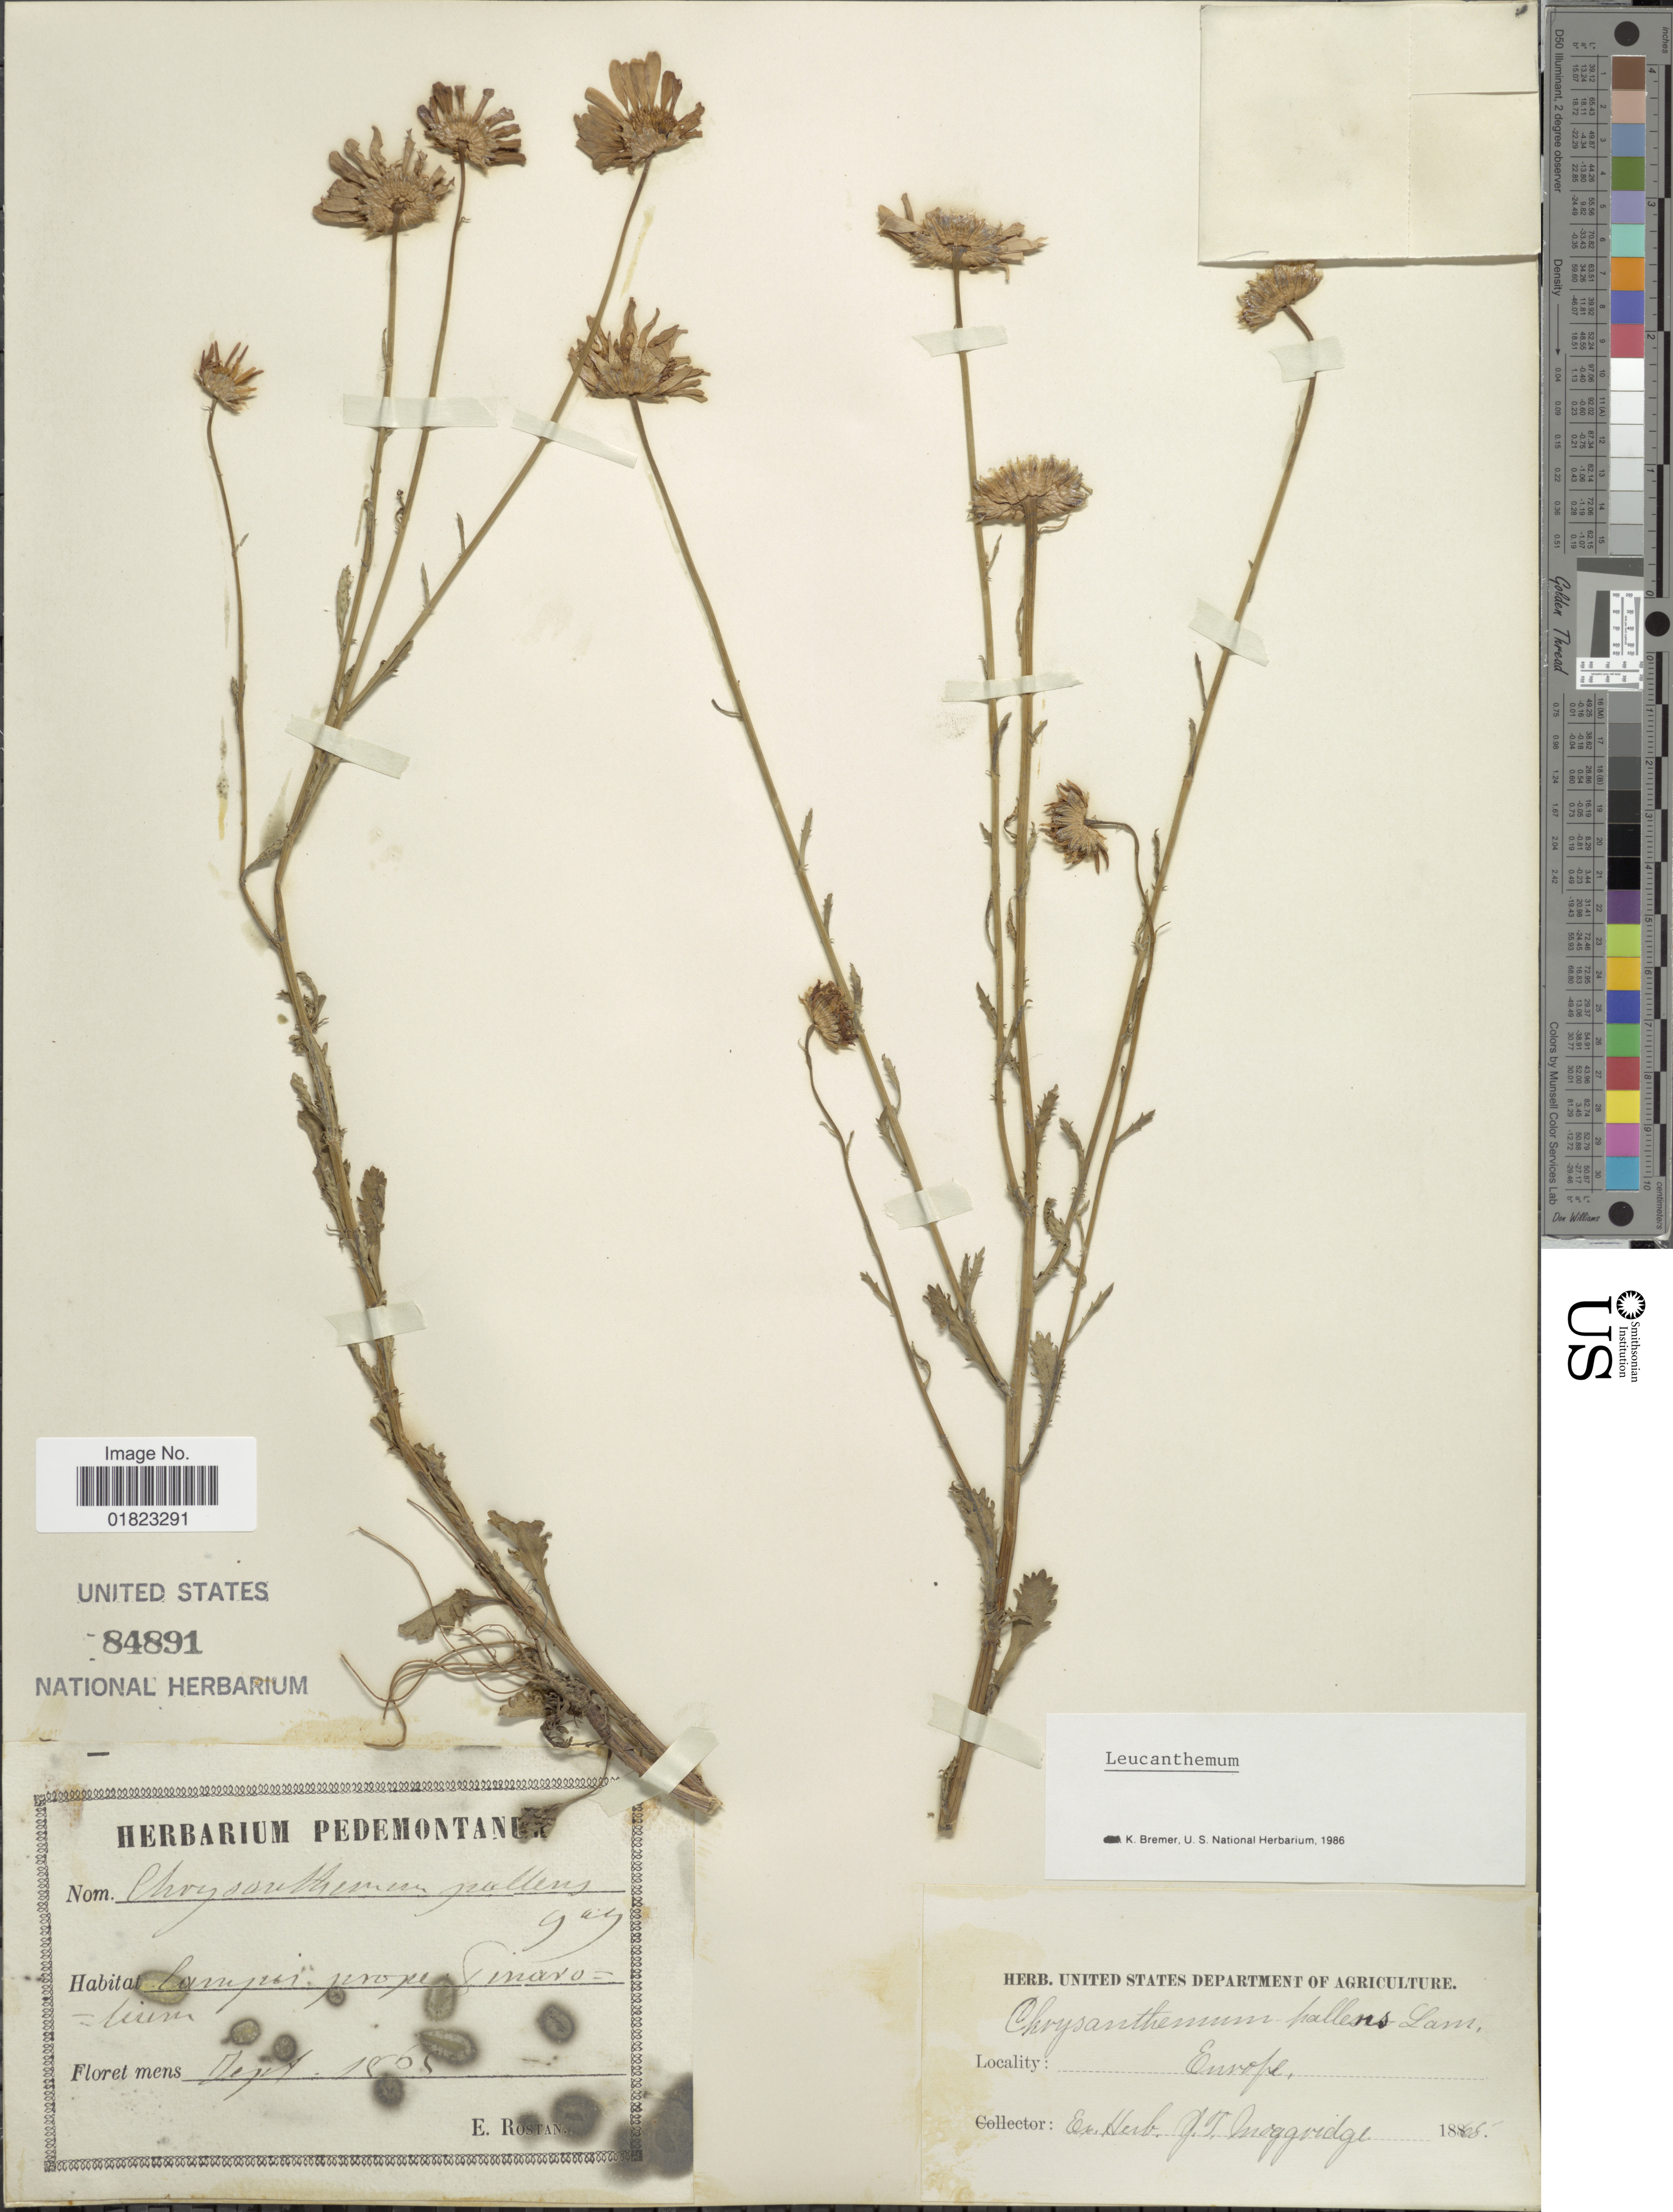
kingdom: Plantae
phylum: Tracheophyta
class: Magnoliopsida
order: Asterales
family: Asteraceae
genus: Matricaria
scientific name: Matricaria recutita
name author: L.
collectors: E. Rostan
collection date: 1865-09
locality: Lompo prope Pinaro-lium. [interpreted]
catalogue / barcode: US 84891